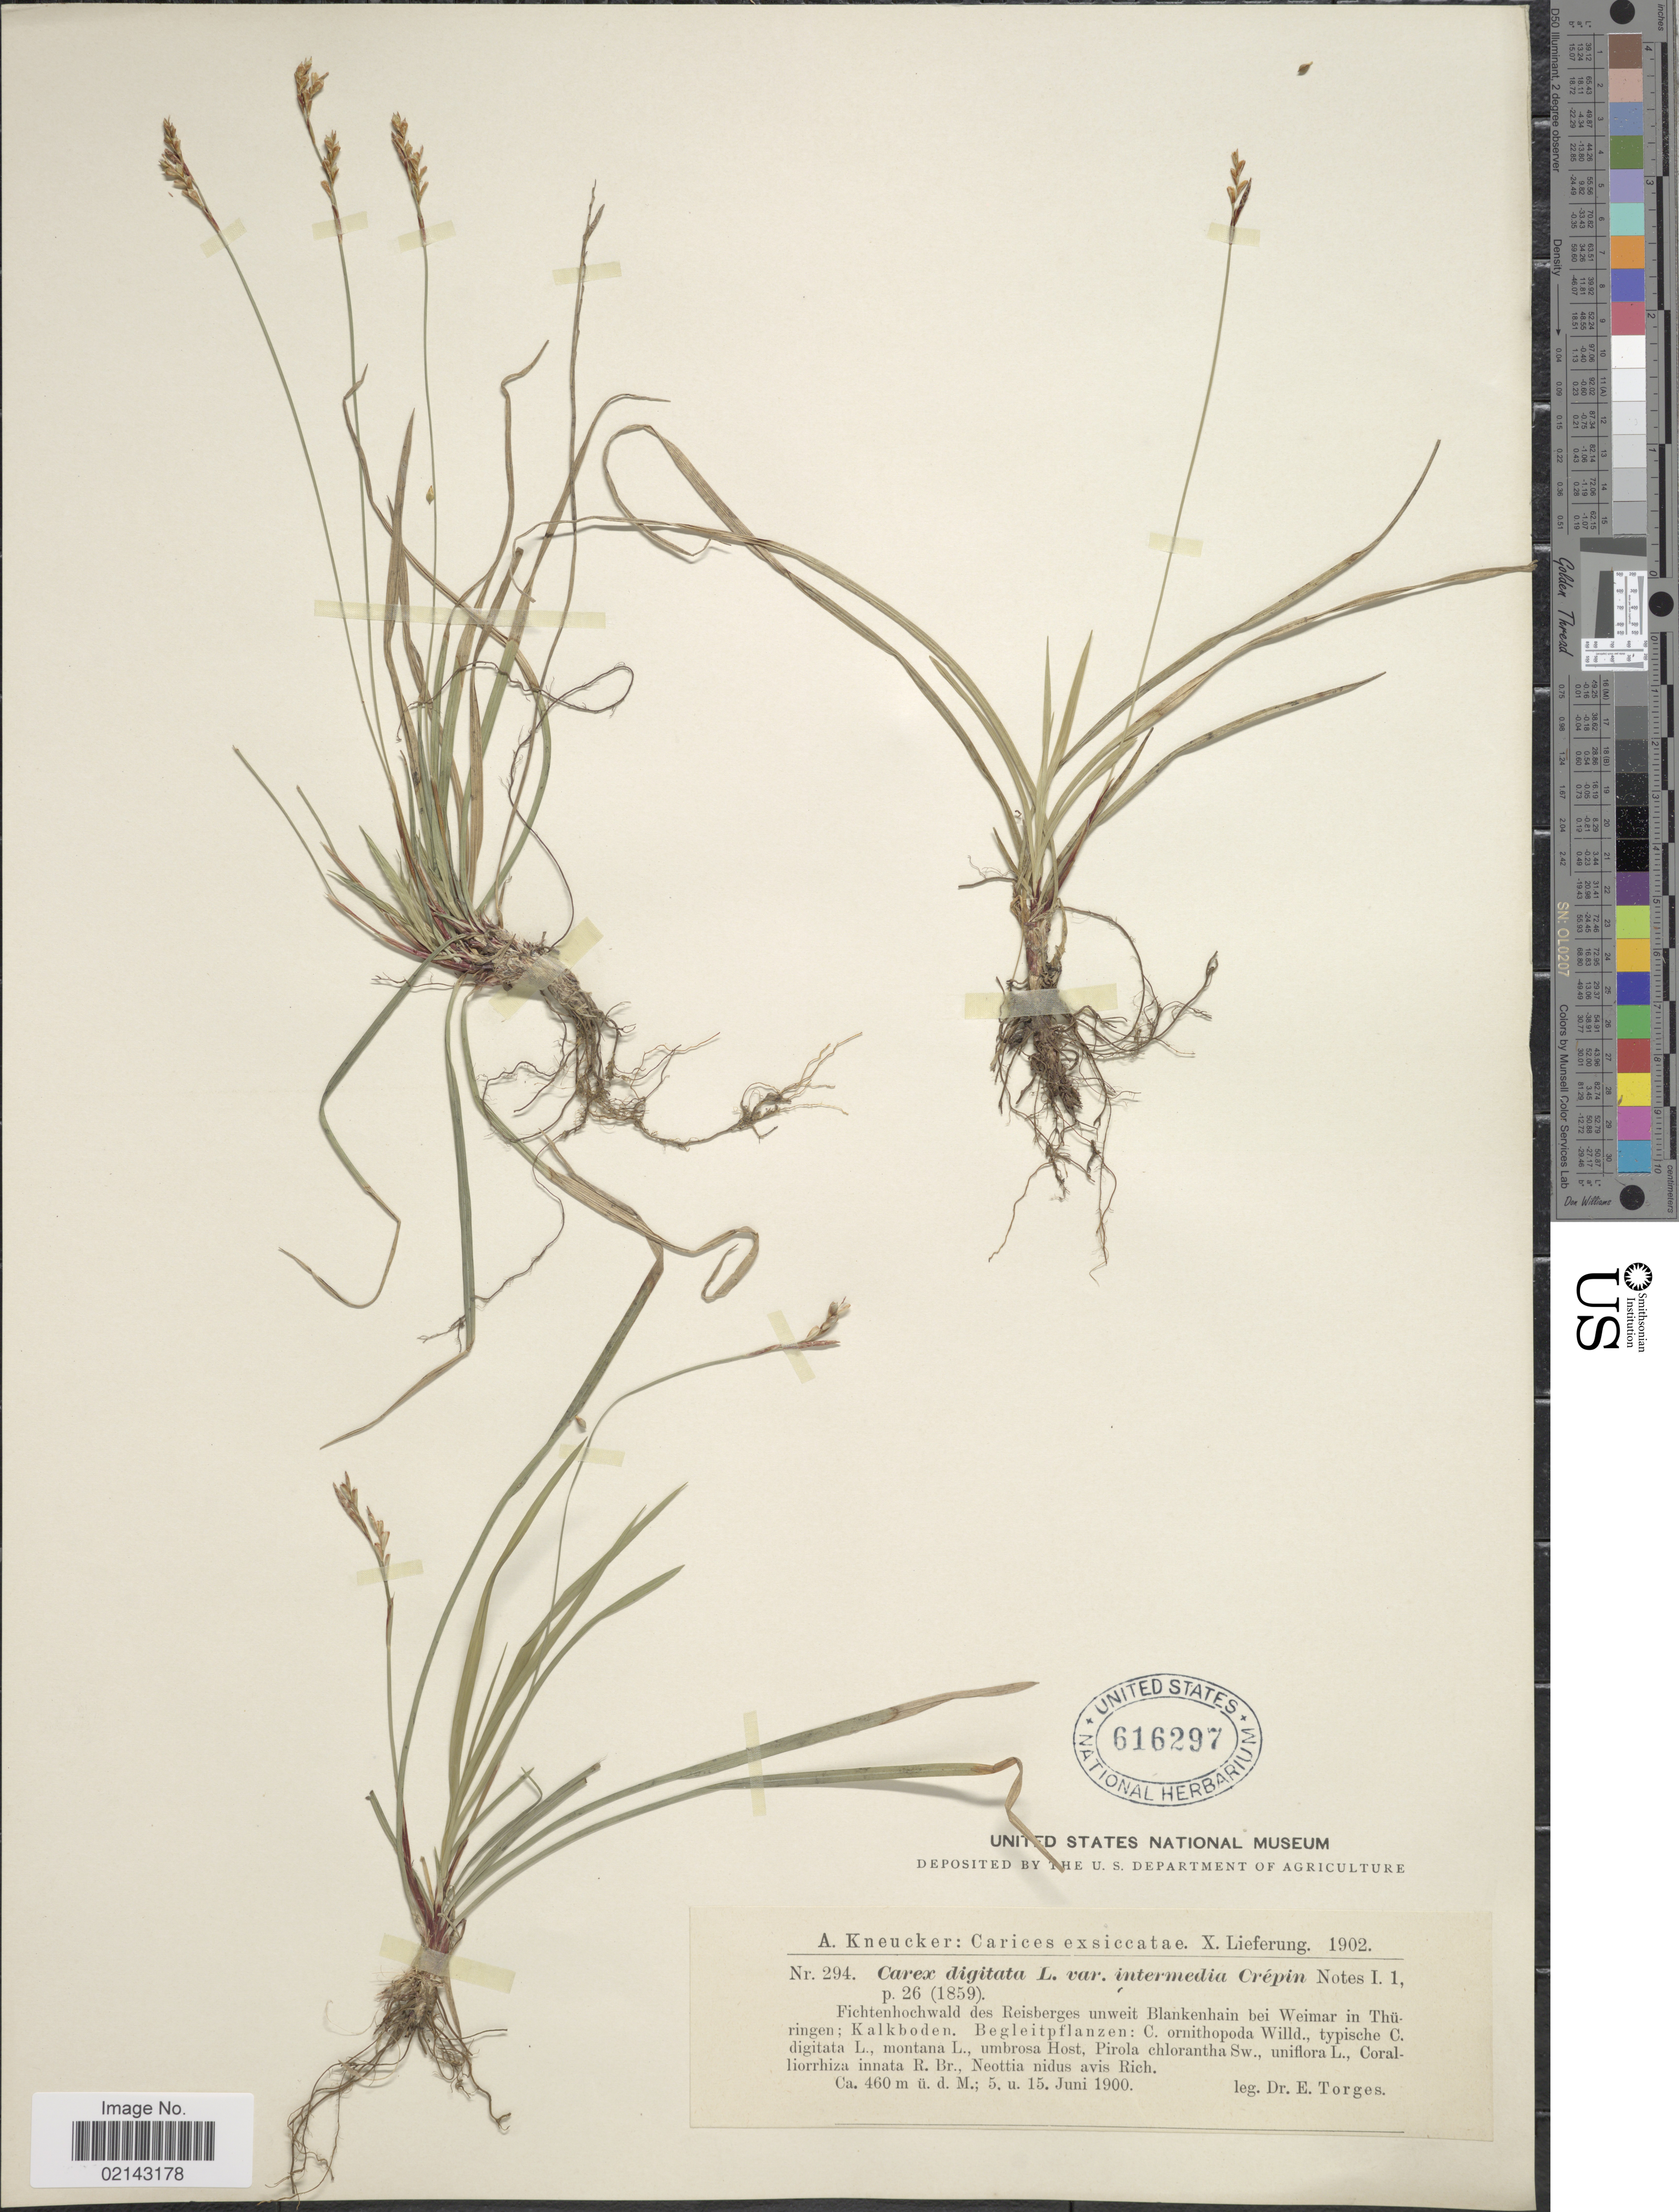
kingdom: Plantae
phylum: Tracheophyta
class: Liliopsida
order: Poales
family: Cyperaceae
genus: Carex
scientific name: Carex digitata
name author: L.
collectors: E. Torges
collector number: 294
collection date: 1900-06-05/1900-06-15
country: Germany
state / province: Thuringia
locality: Fichtenhochwald des Reisberge unweit Blankenhain bei Weimar in Thüringen; Kalkboden.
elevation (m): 460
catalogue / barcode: US 616297